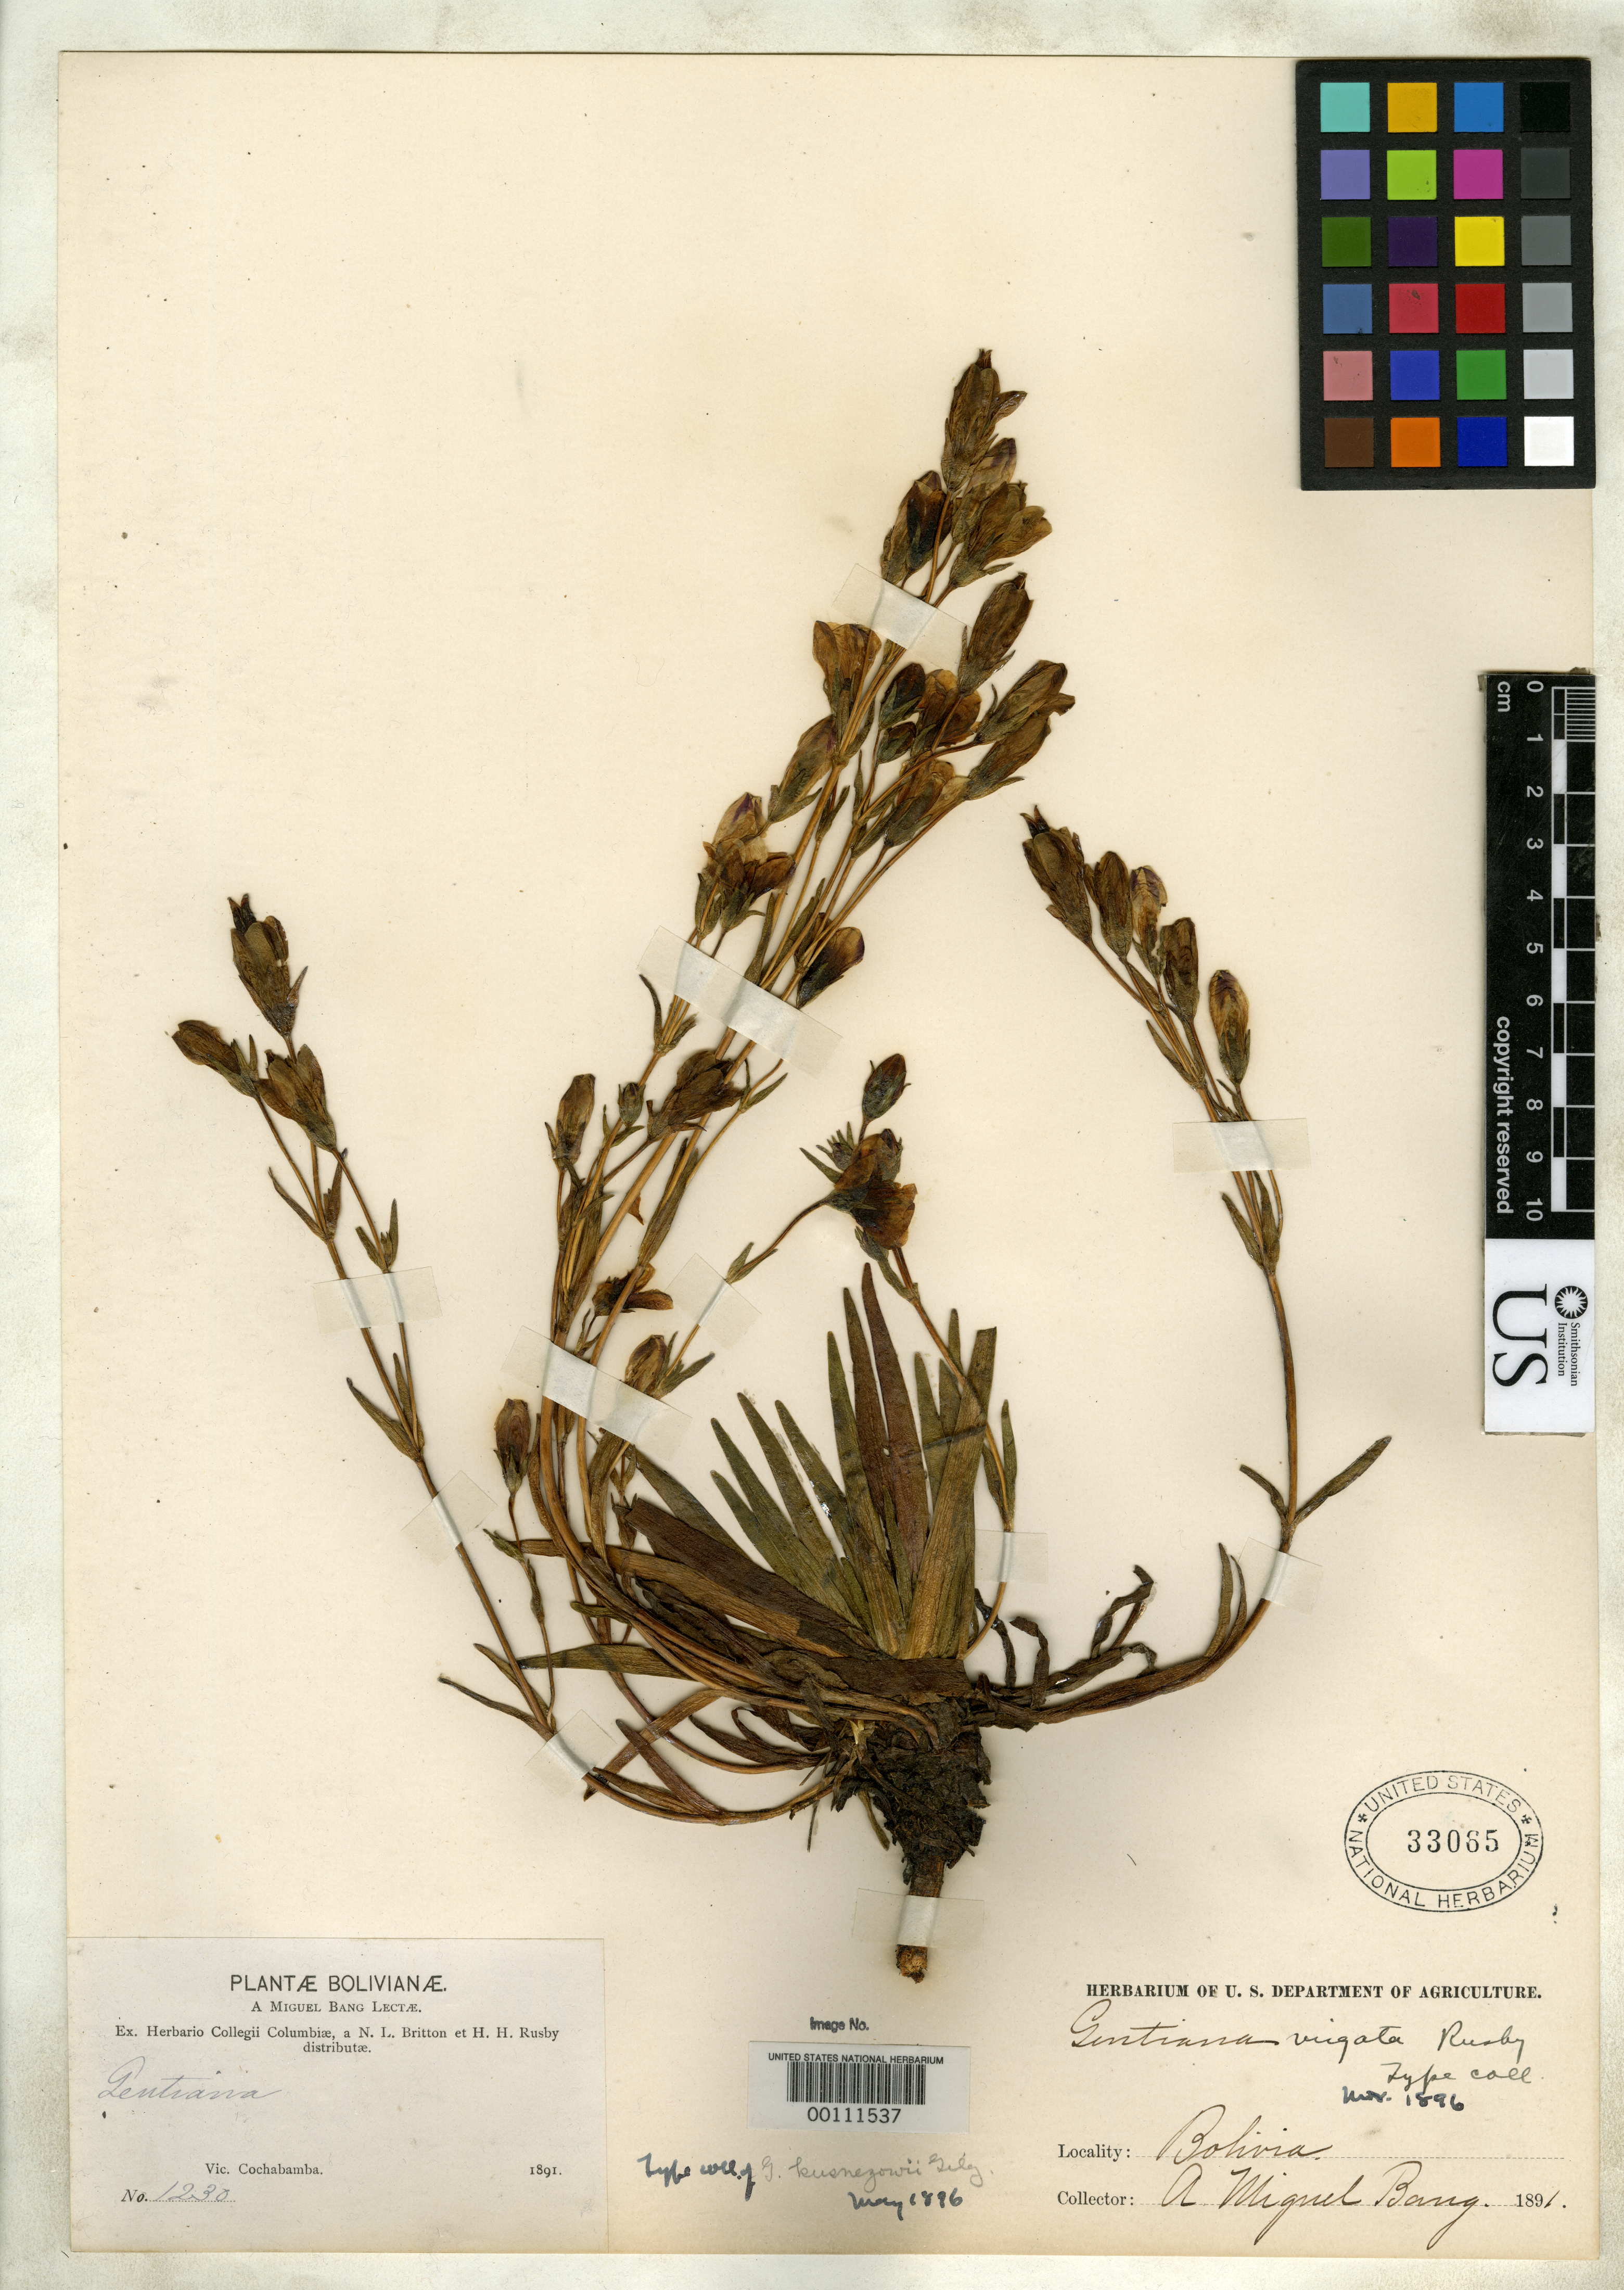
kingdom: Plantae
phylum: Tracheophyta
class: Magnoliopsida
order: Gentianales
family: Gentianaceae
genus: Gentiana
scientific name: Gentiana kusnezowii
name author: Gilg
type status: Isotype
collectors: M. Bang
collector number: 1230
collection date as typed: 1891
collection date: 1891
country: Bolivia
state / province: Cochabamba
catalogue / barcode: US 33065